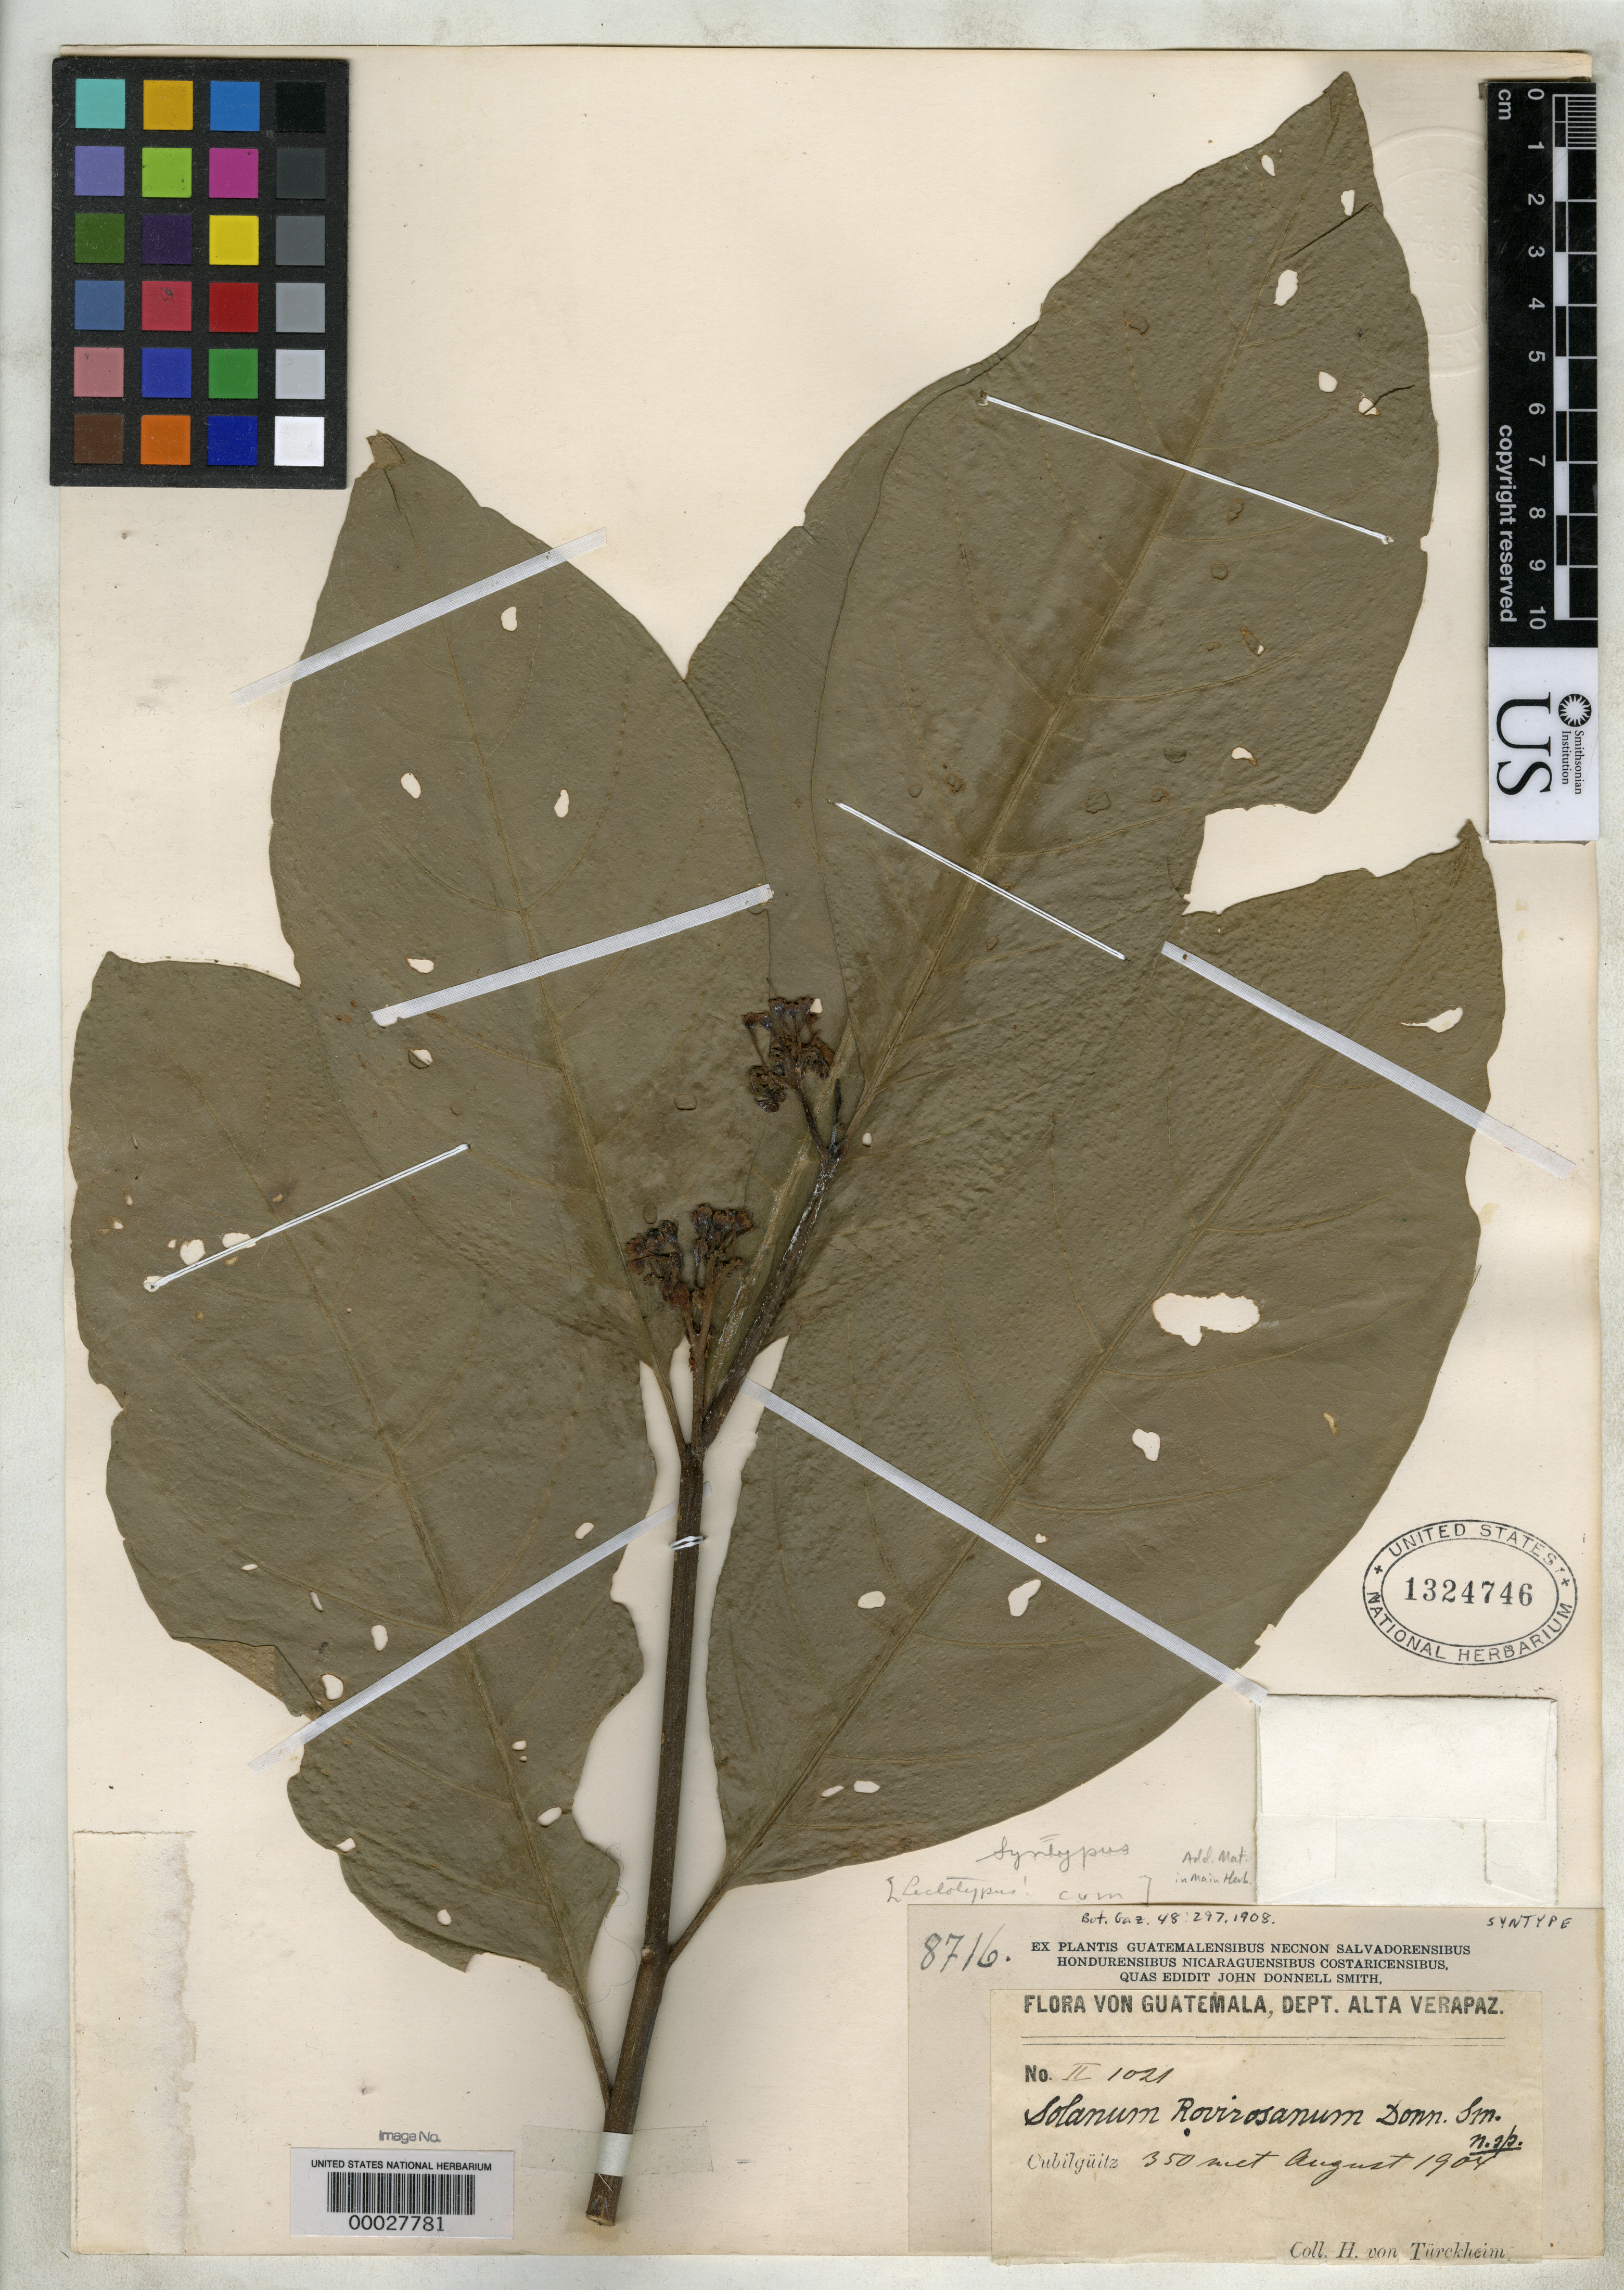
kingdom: Plantae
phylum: Tracheophyta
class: Magnoliopsida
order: Solanales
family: Solanaceae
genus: Solanum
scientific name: Solanum rovirosanum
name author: Donn. Sm.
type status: Lectotype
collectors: H. von Türckheim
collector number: II 1021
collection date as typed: Aug 1904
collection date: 1904-08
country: Guatemala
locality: Cubilquitz.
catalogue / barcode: US 1324746